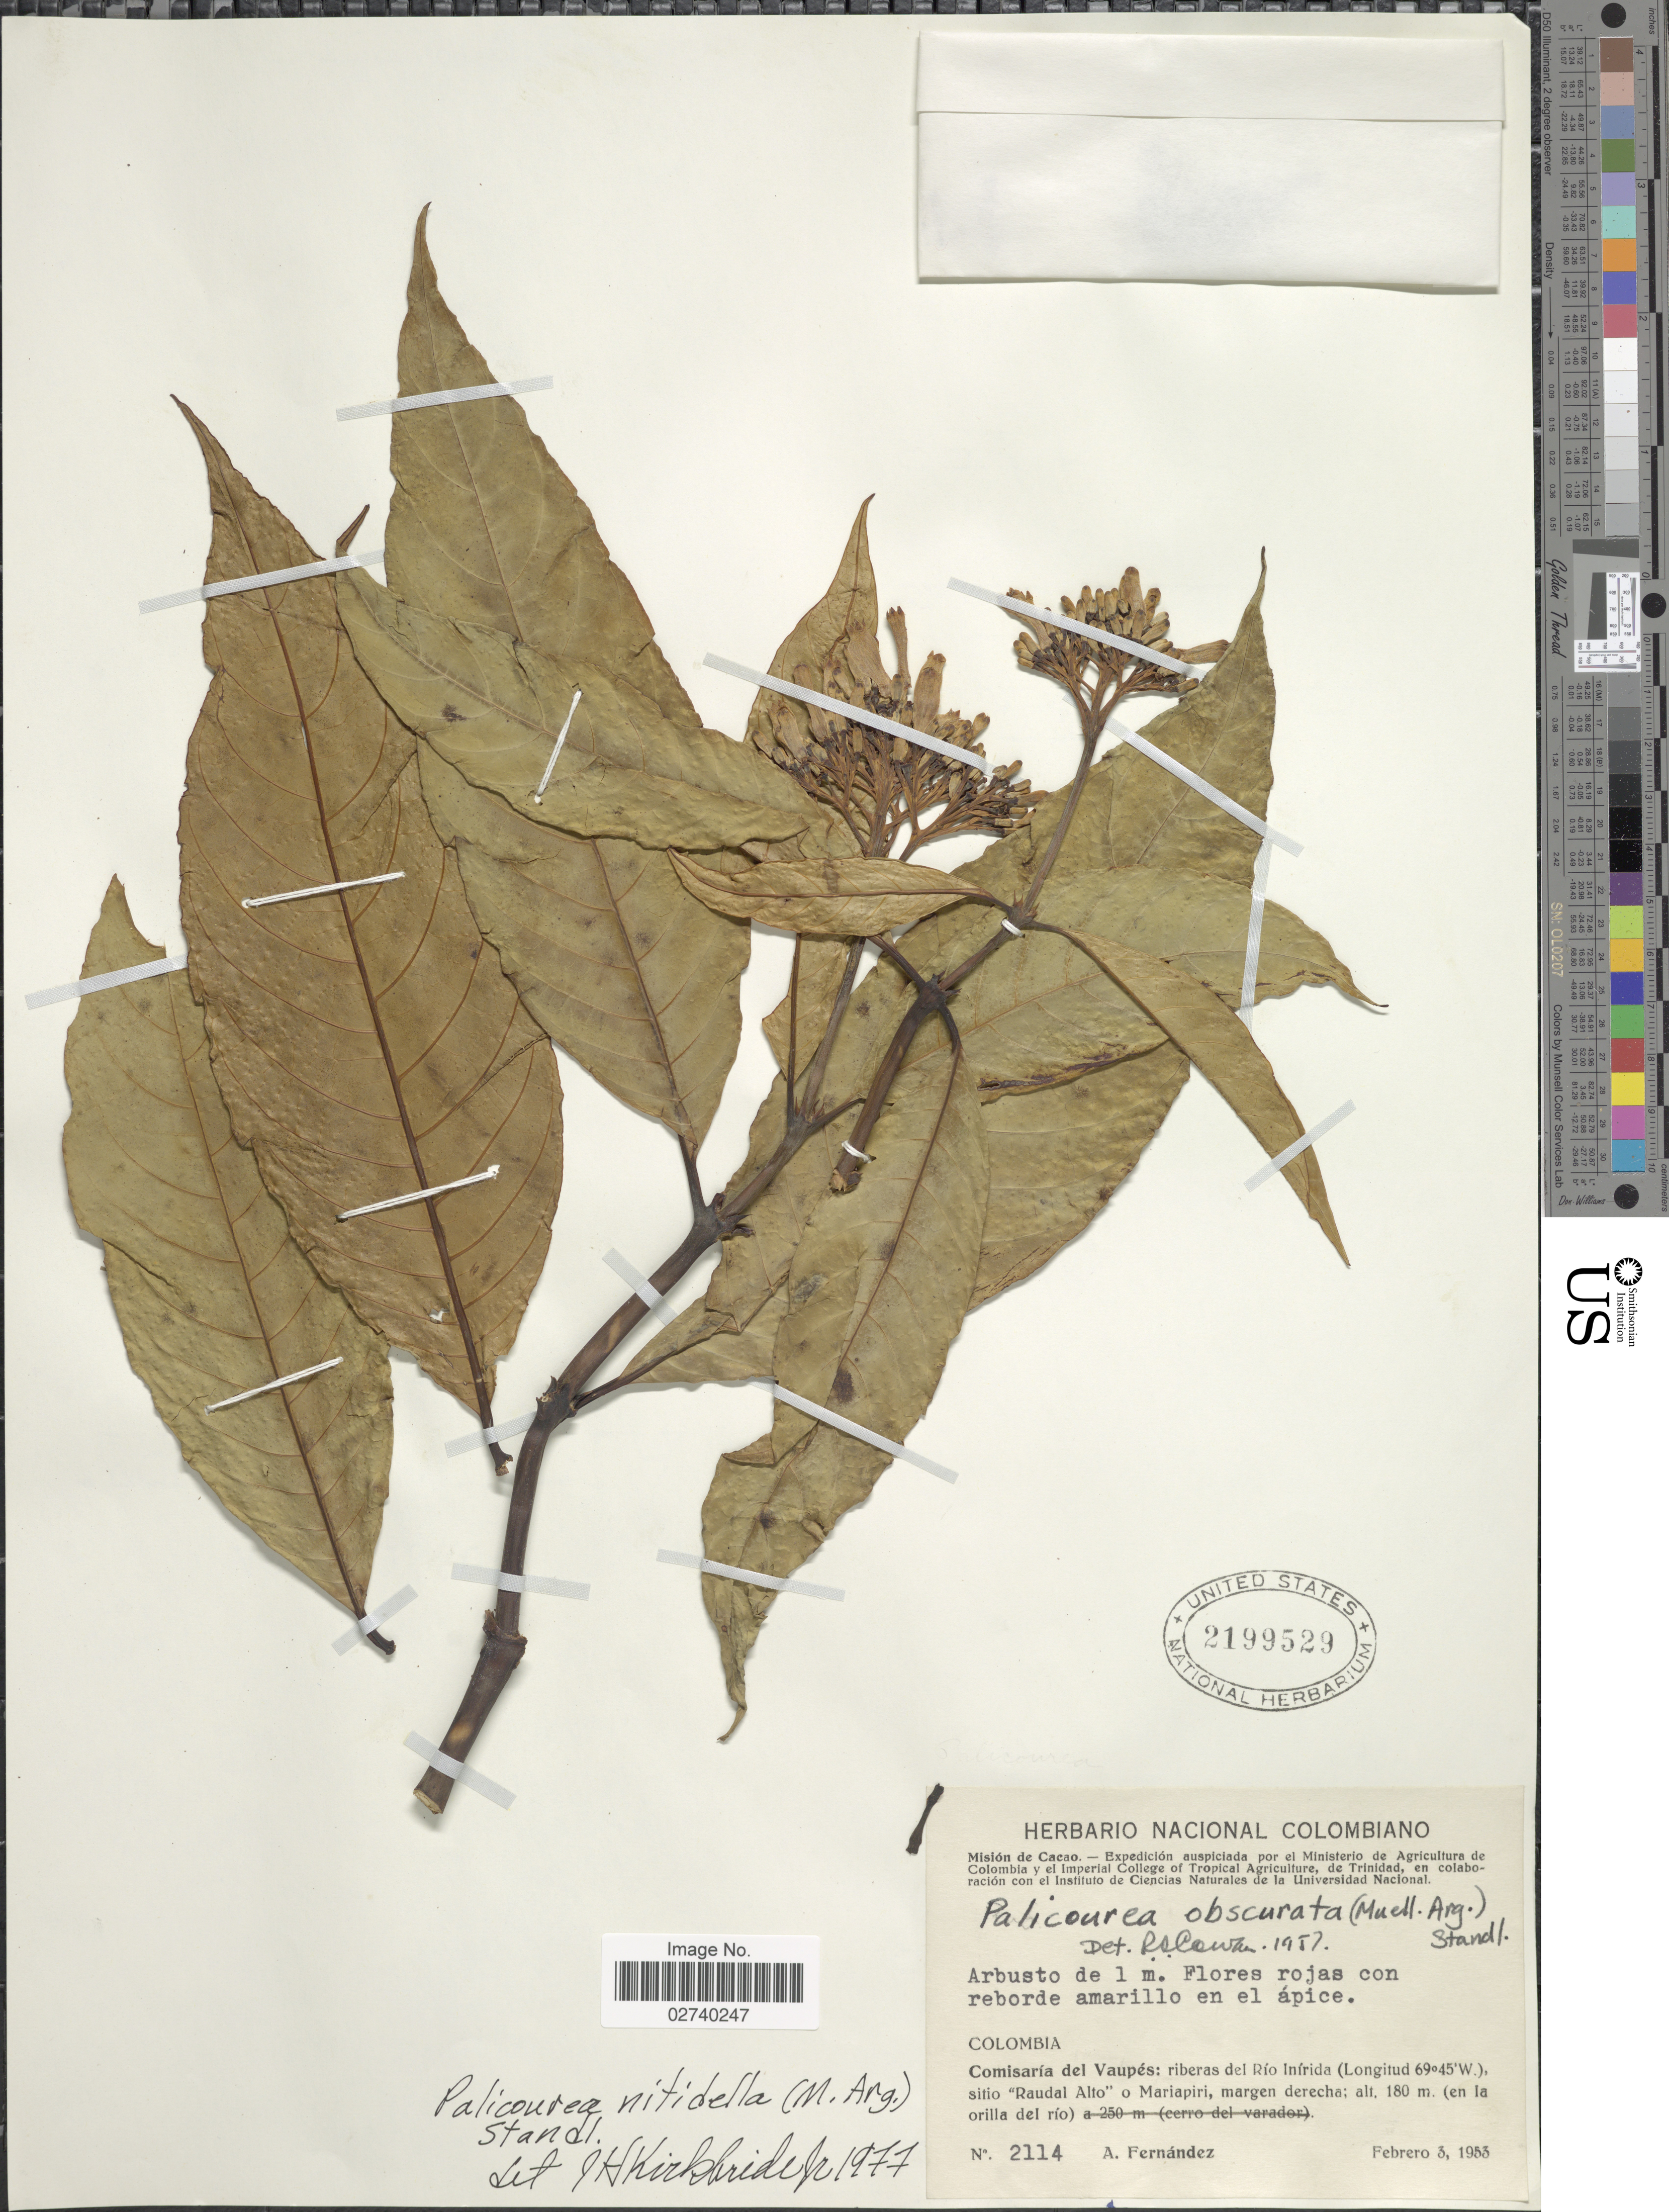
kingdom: Plantae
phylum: Tracheophyta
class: Magnoliopsida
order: Gentianales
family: Rubiaceae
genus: Palicourea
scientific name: Palicourea nitidella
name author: (Müll. Arg.) Standl.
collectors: A. Fernández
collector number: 2114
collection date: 1953-02-03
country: Colombia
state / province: Vaupés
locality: Comisaria del Vaupes: riberas del Rio Inirida, sitio "Raudal Alto" o Mariapiri, margen derecha (en la orilla del rio)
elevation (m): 180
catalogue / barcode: US 2199529